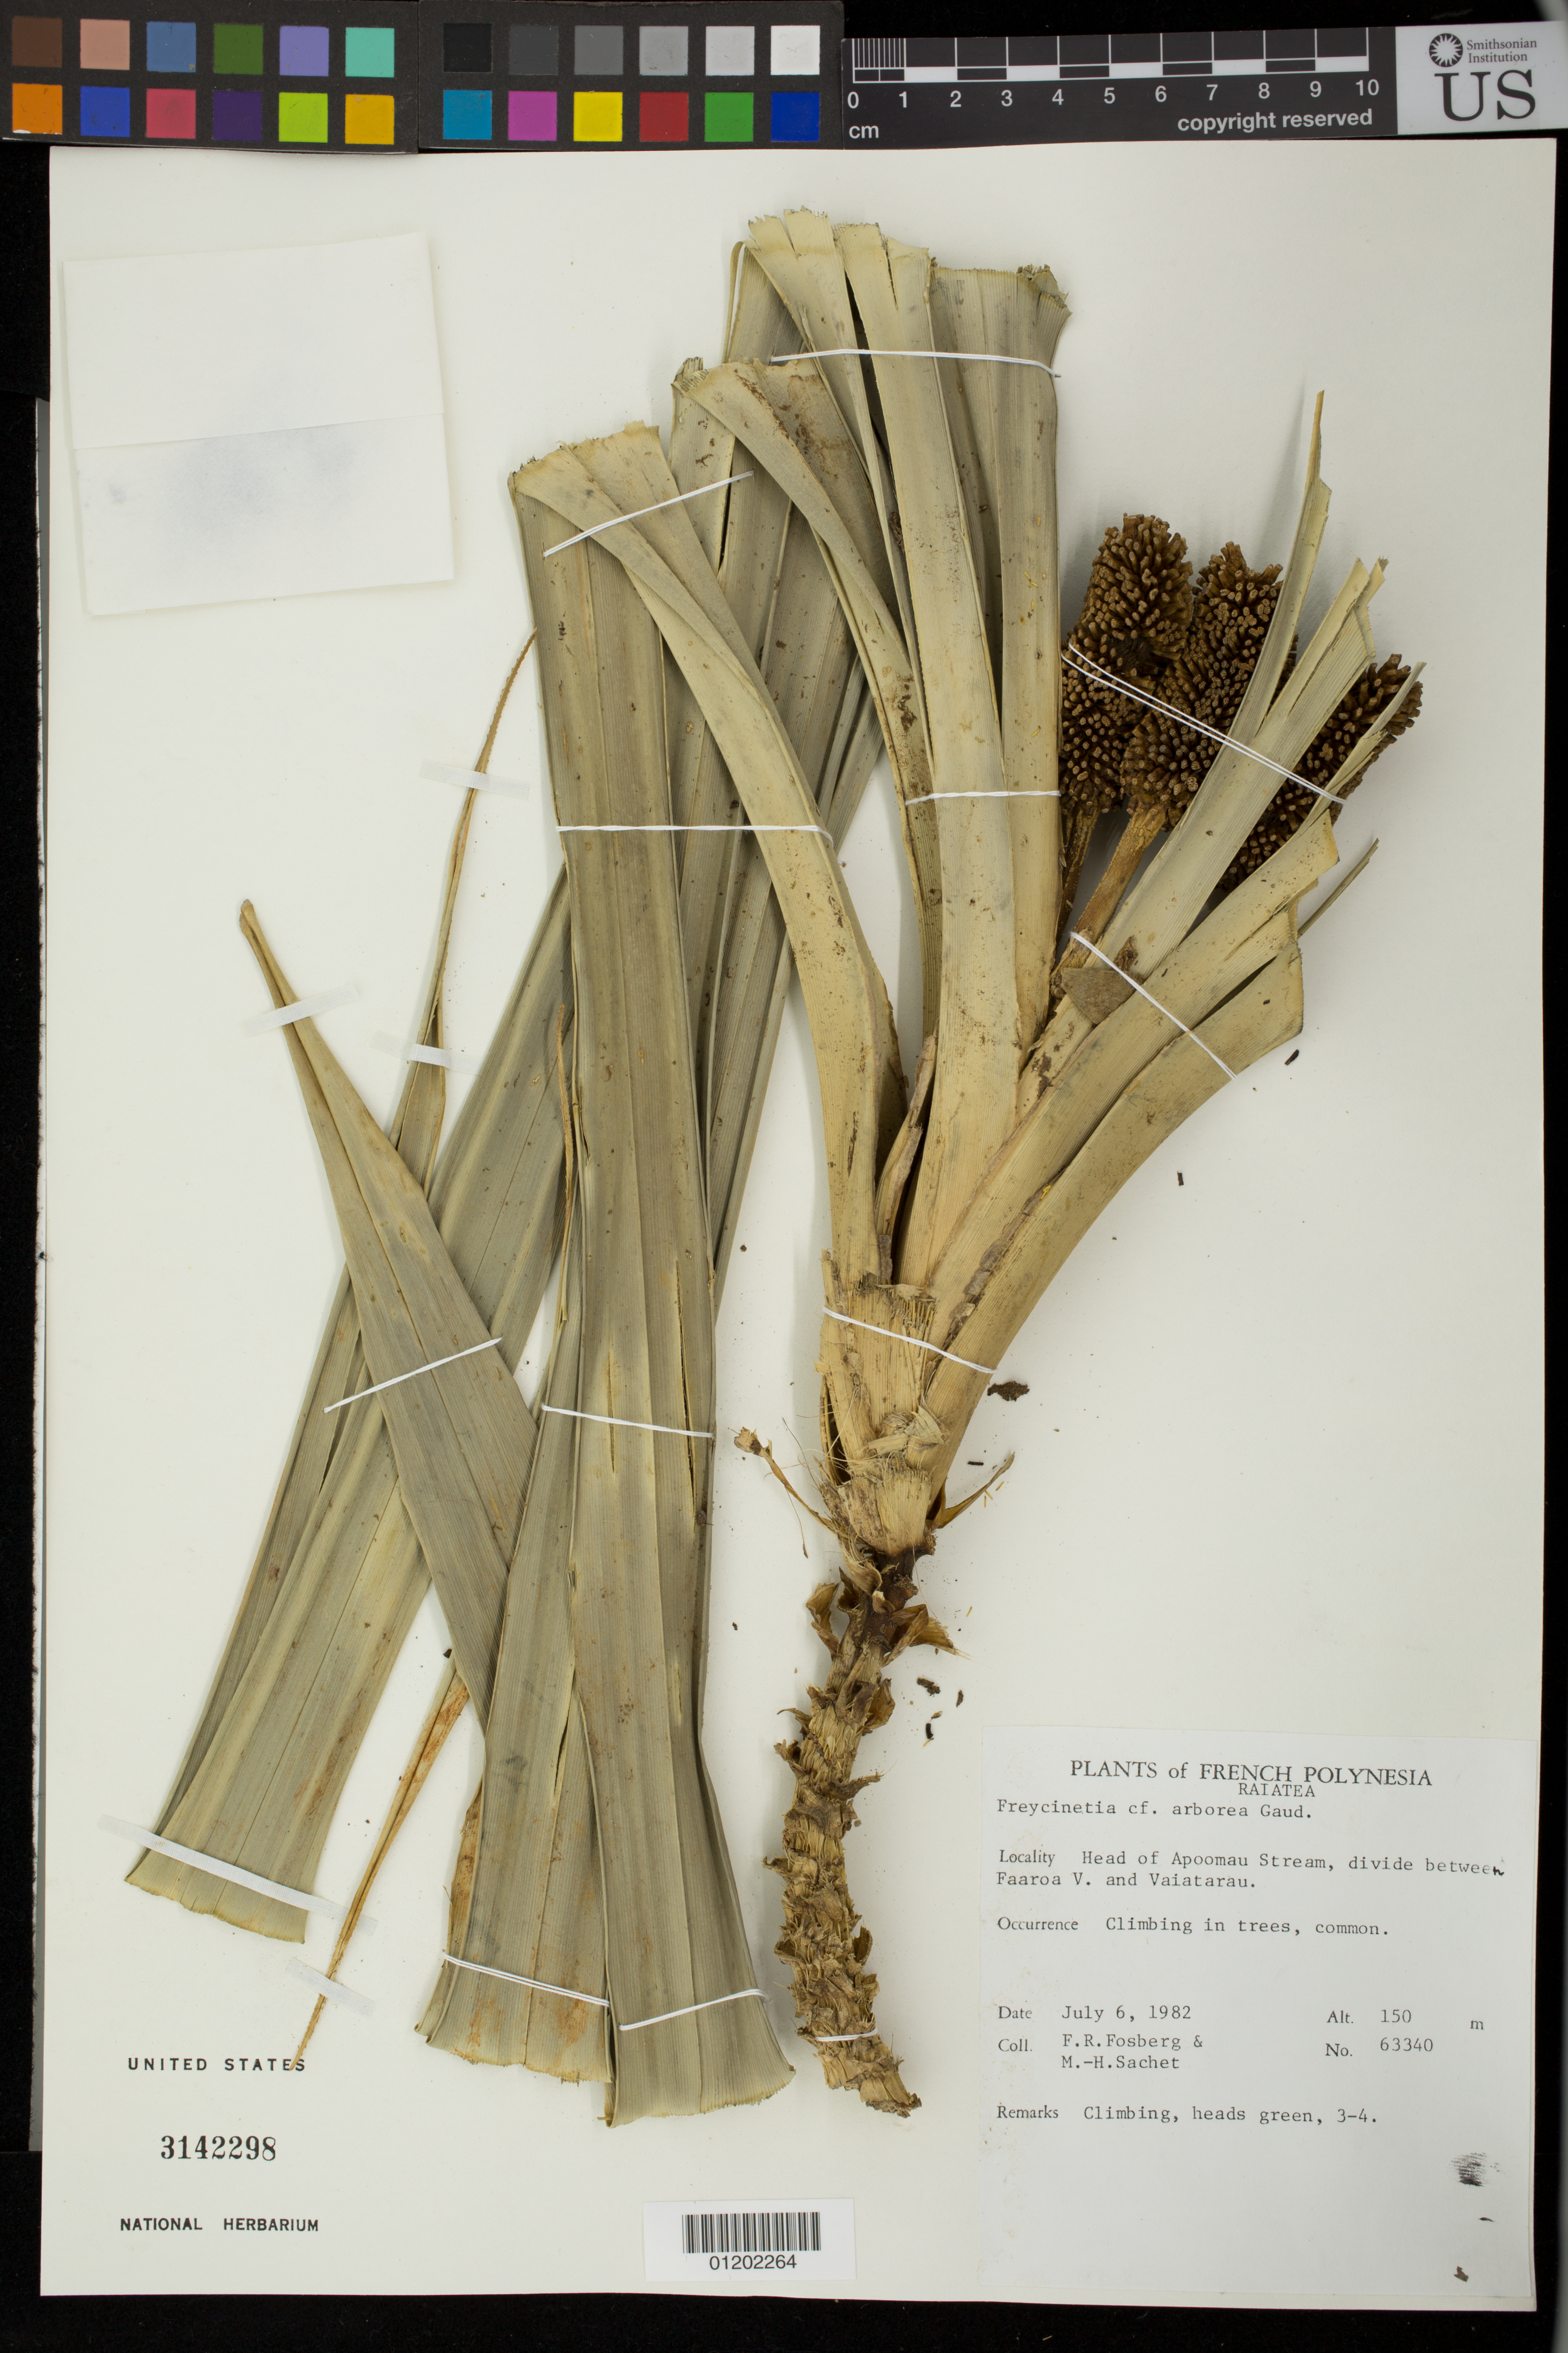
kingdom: Plantae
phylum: Tracheophyta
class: Liliopsida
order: Pandanales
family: Pandanaceae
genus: Freycinetia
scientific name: Freycinetia arborea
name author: Gaudich.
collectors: F. R. Fosberg & M.-H. Sachet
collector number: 63340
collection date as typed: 06 Jul 1982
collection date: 1982-07-06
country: French Polynesia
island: Raiatea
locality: Head of Apoomau Stream, divide between Faaroa Valley and Vaiatarau [Society Is.]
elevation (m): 150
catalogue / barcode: US 3142298